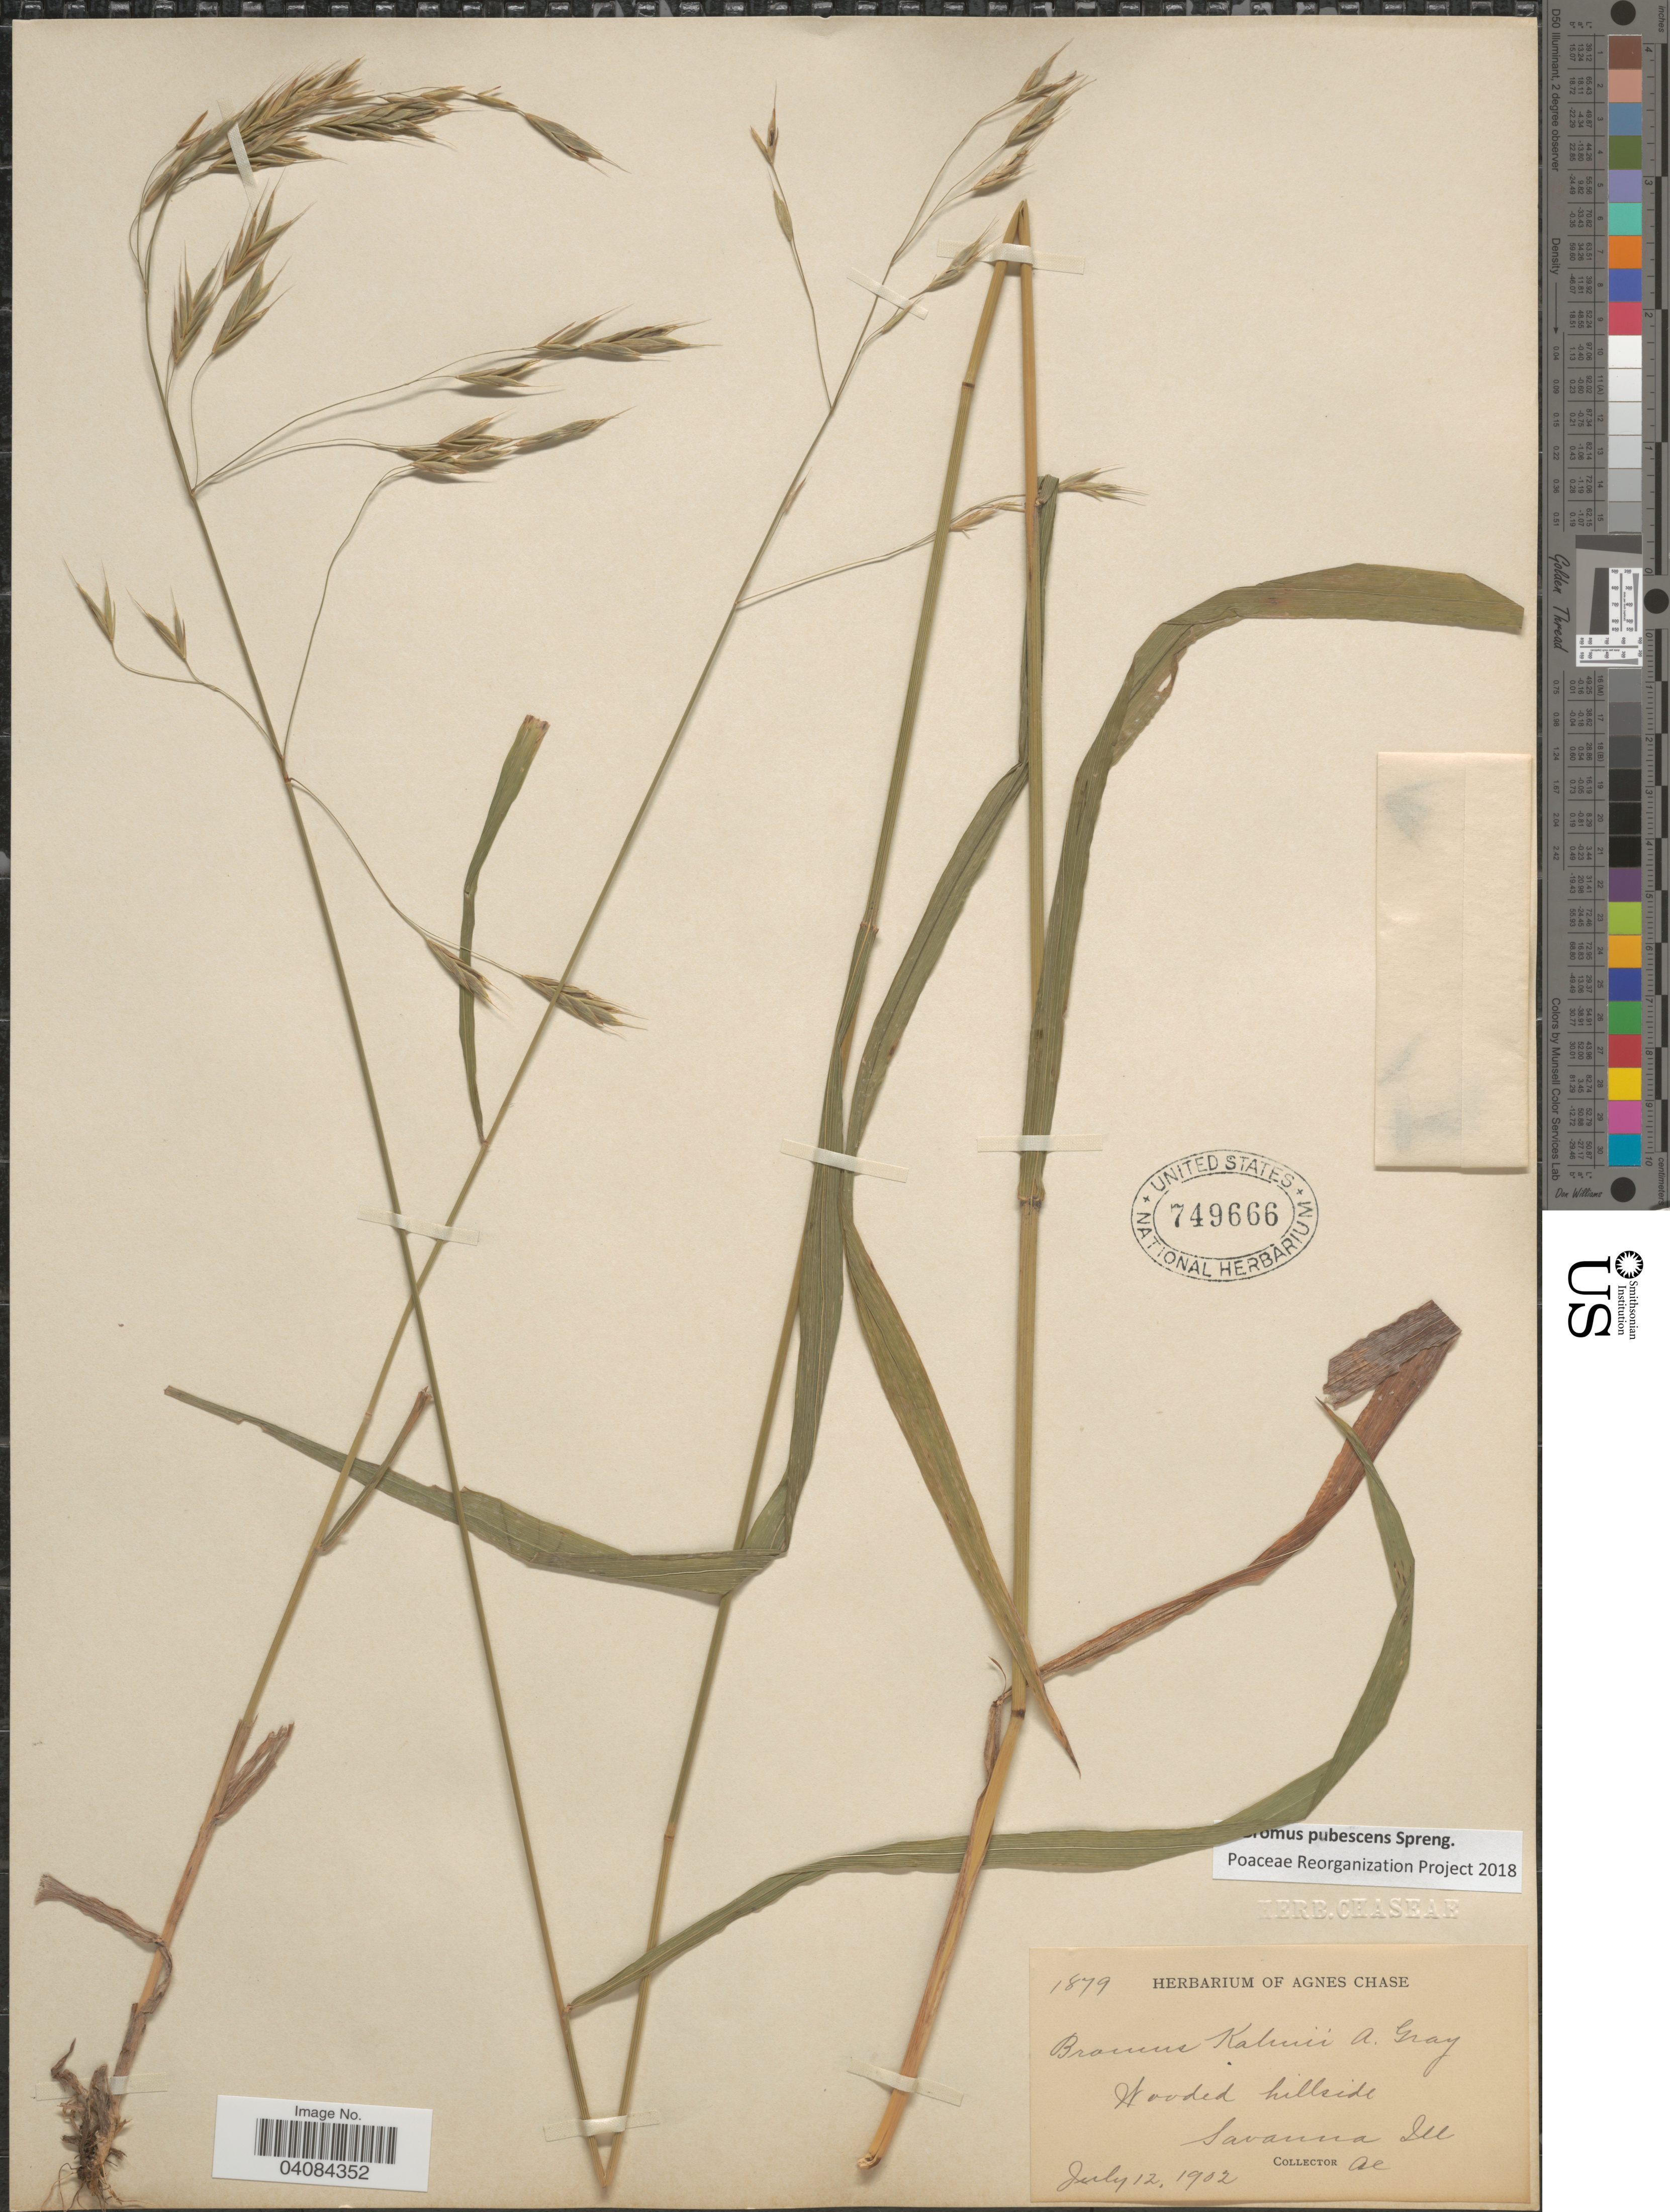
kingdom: Plantae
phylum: Tracheophyta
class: Liliopsida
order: Poales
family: Poaceae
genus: Bromus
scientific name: Bromus pubescens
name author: Muhl. ex Willd.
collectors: A. Chase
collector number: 1879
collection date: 1902-07-12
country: United States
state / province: Illinois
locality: Wooded hillside, Savanna.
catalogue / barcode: US 749666